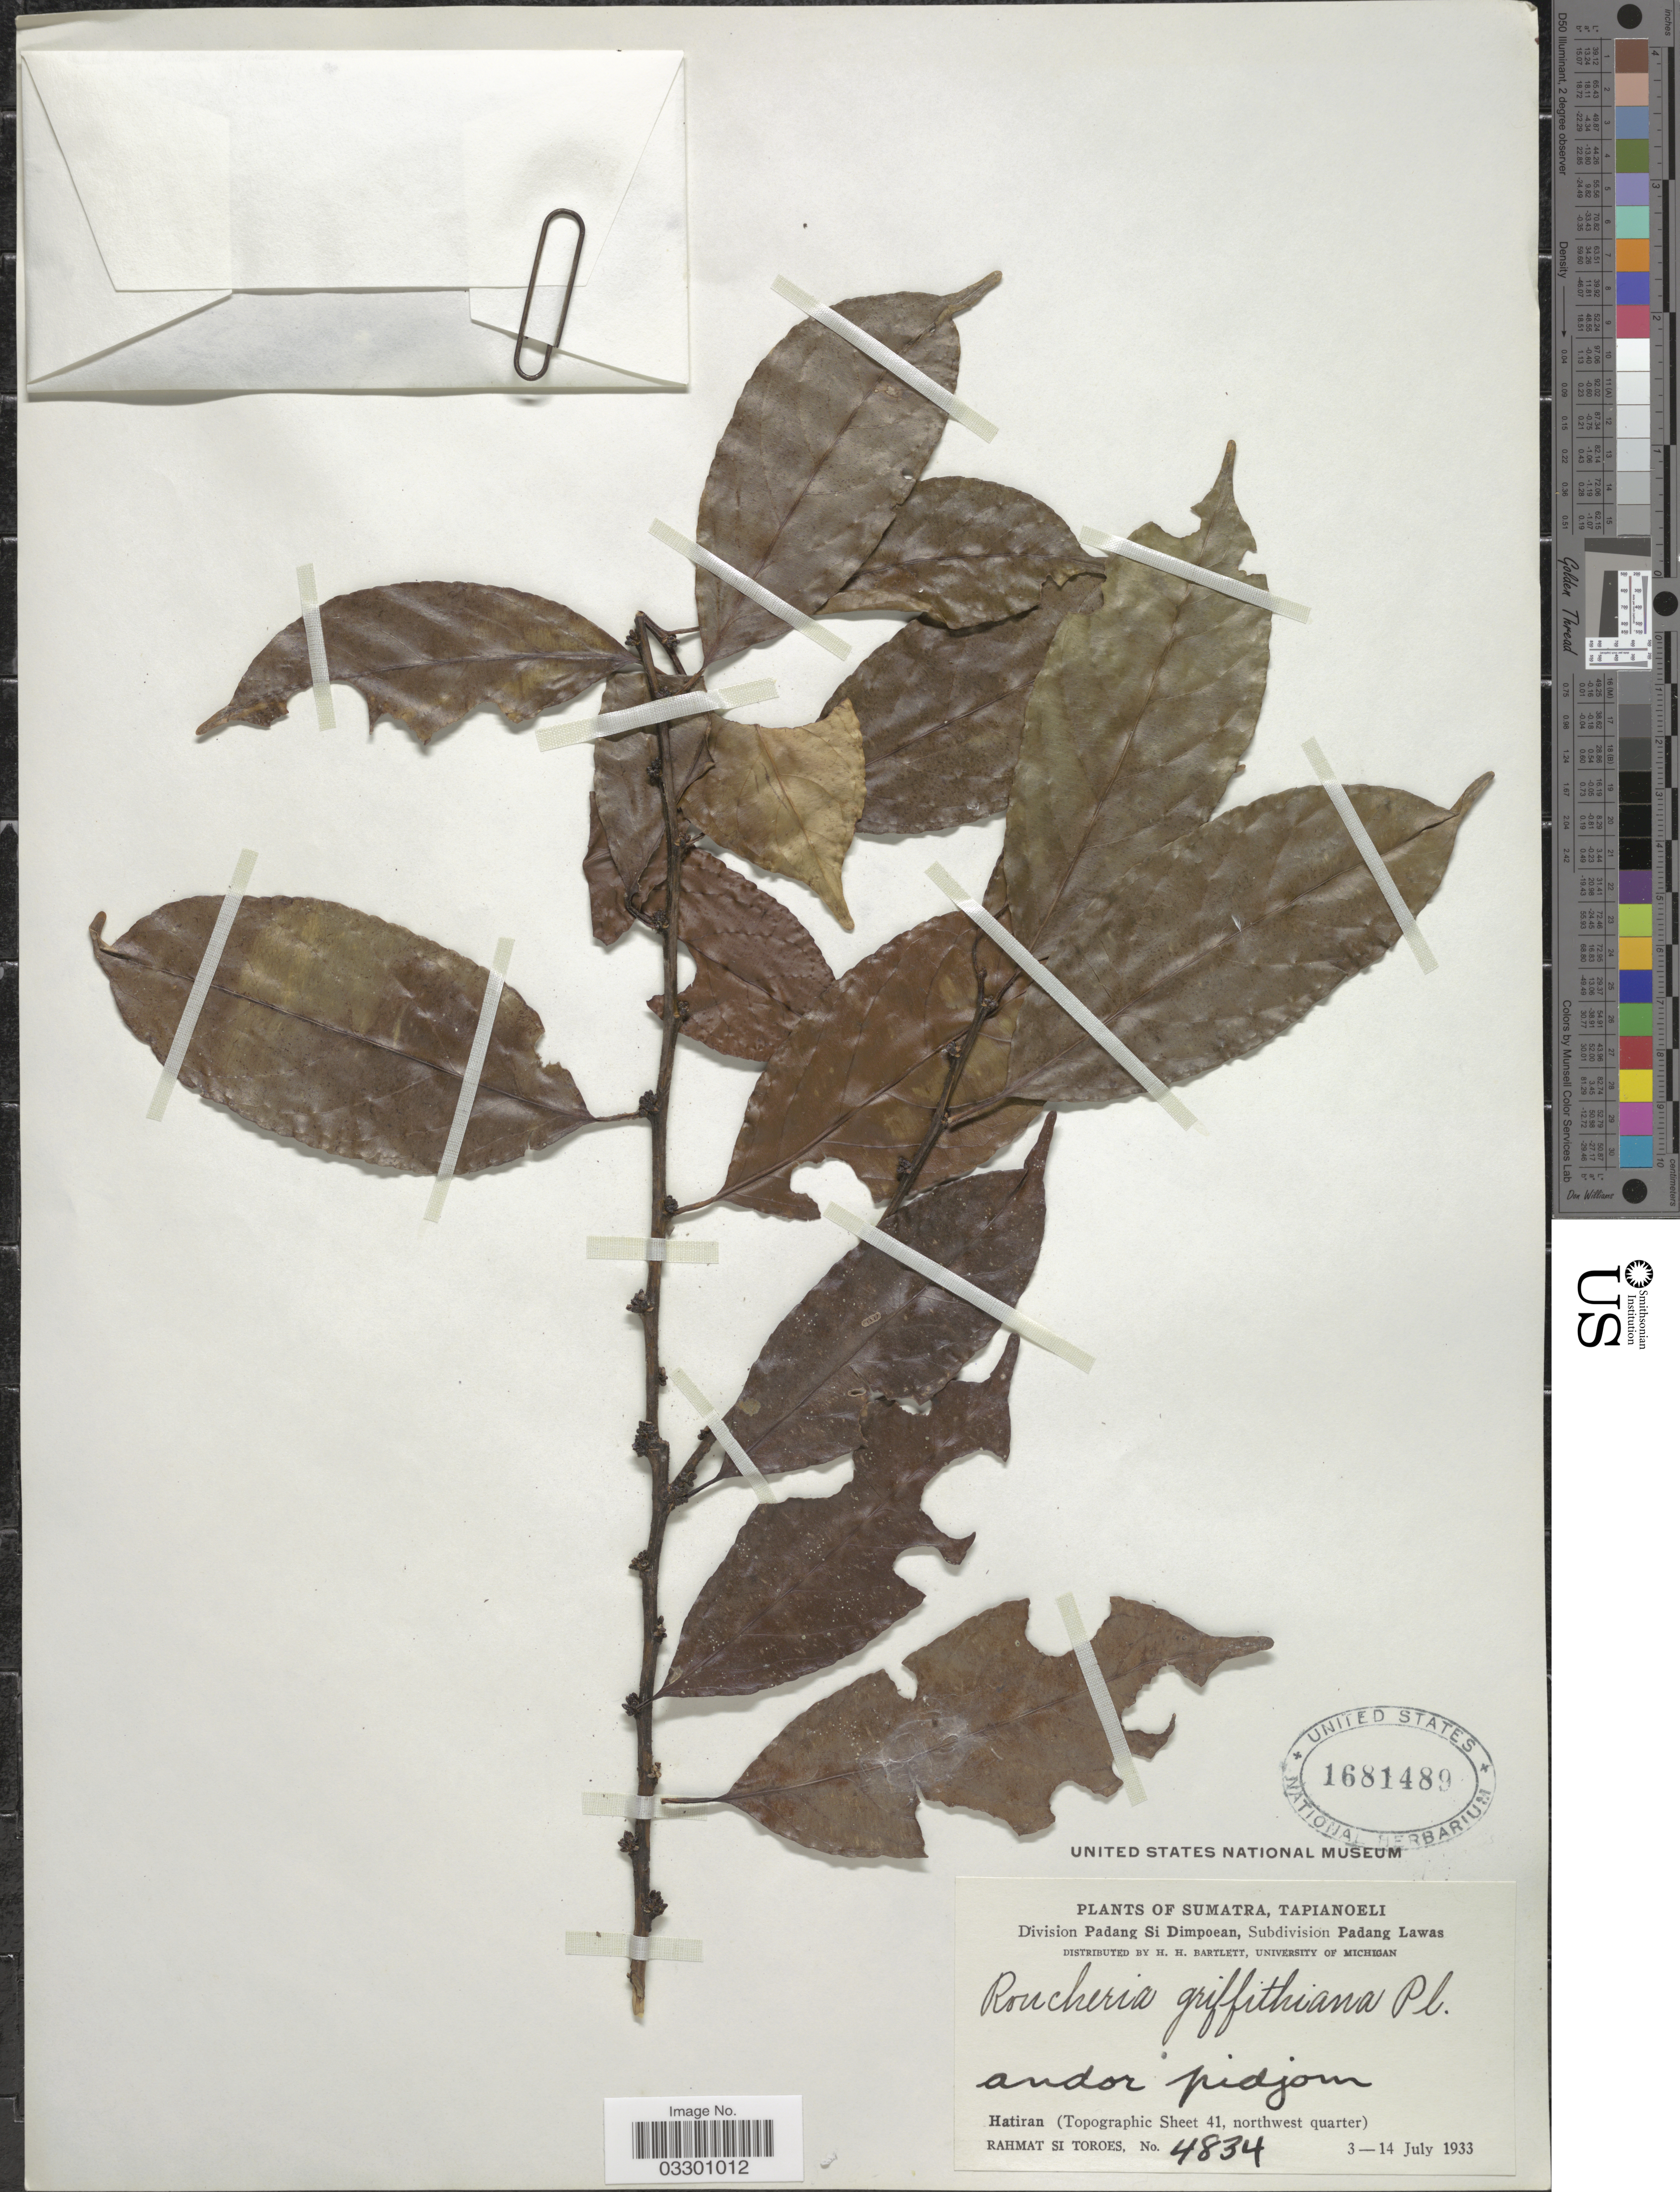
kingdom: Plantae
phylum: Tracheophyta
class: Magnoliopsida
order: Malpighiales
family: Linaceae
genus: Roucheria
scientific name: Roucheria griffithiana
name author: Planch.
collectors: Rahmat Si Boeea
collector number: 4834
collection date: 1933-07-03/1933-07-14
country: Indonesia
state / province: Sumatra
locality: Tapianoeli. Division Padang Si Dimpoean, Subdivision Padang Lawas. Hatiran (Topographic Sheet 41, northwest quarter).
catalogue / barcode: US 1681489